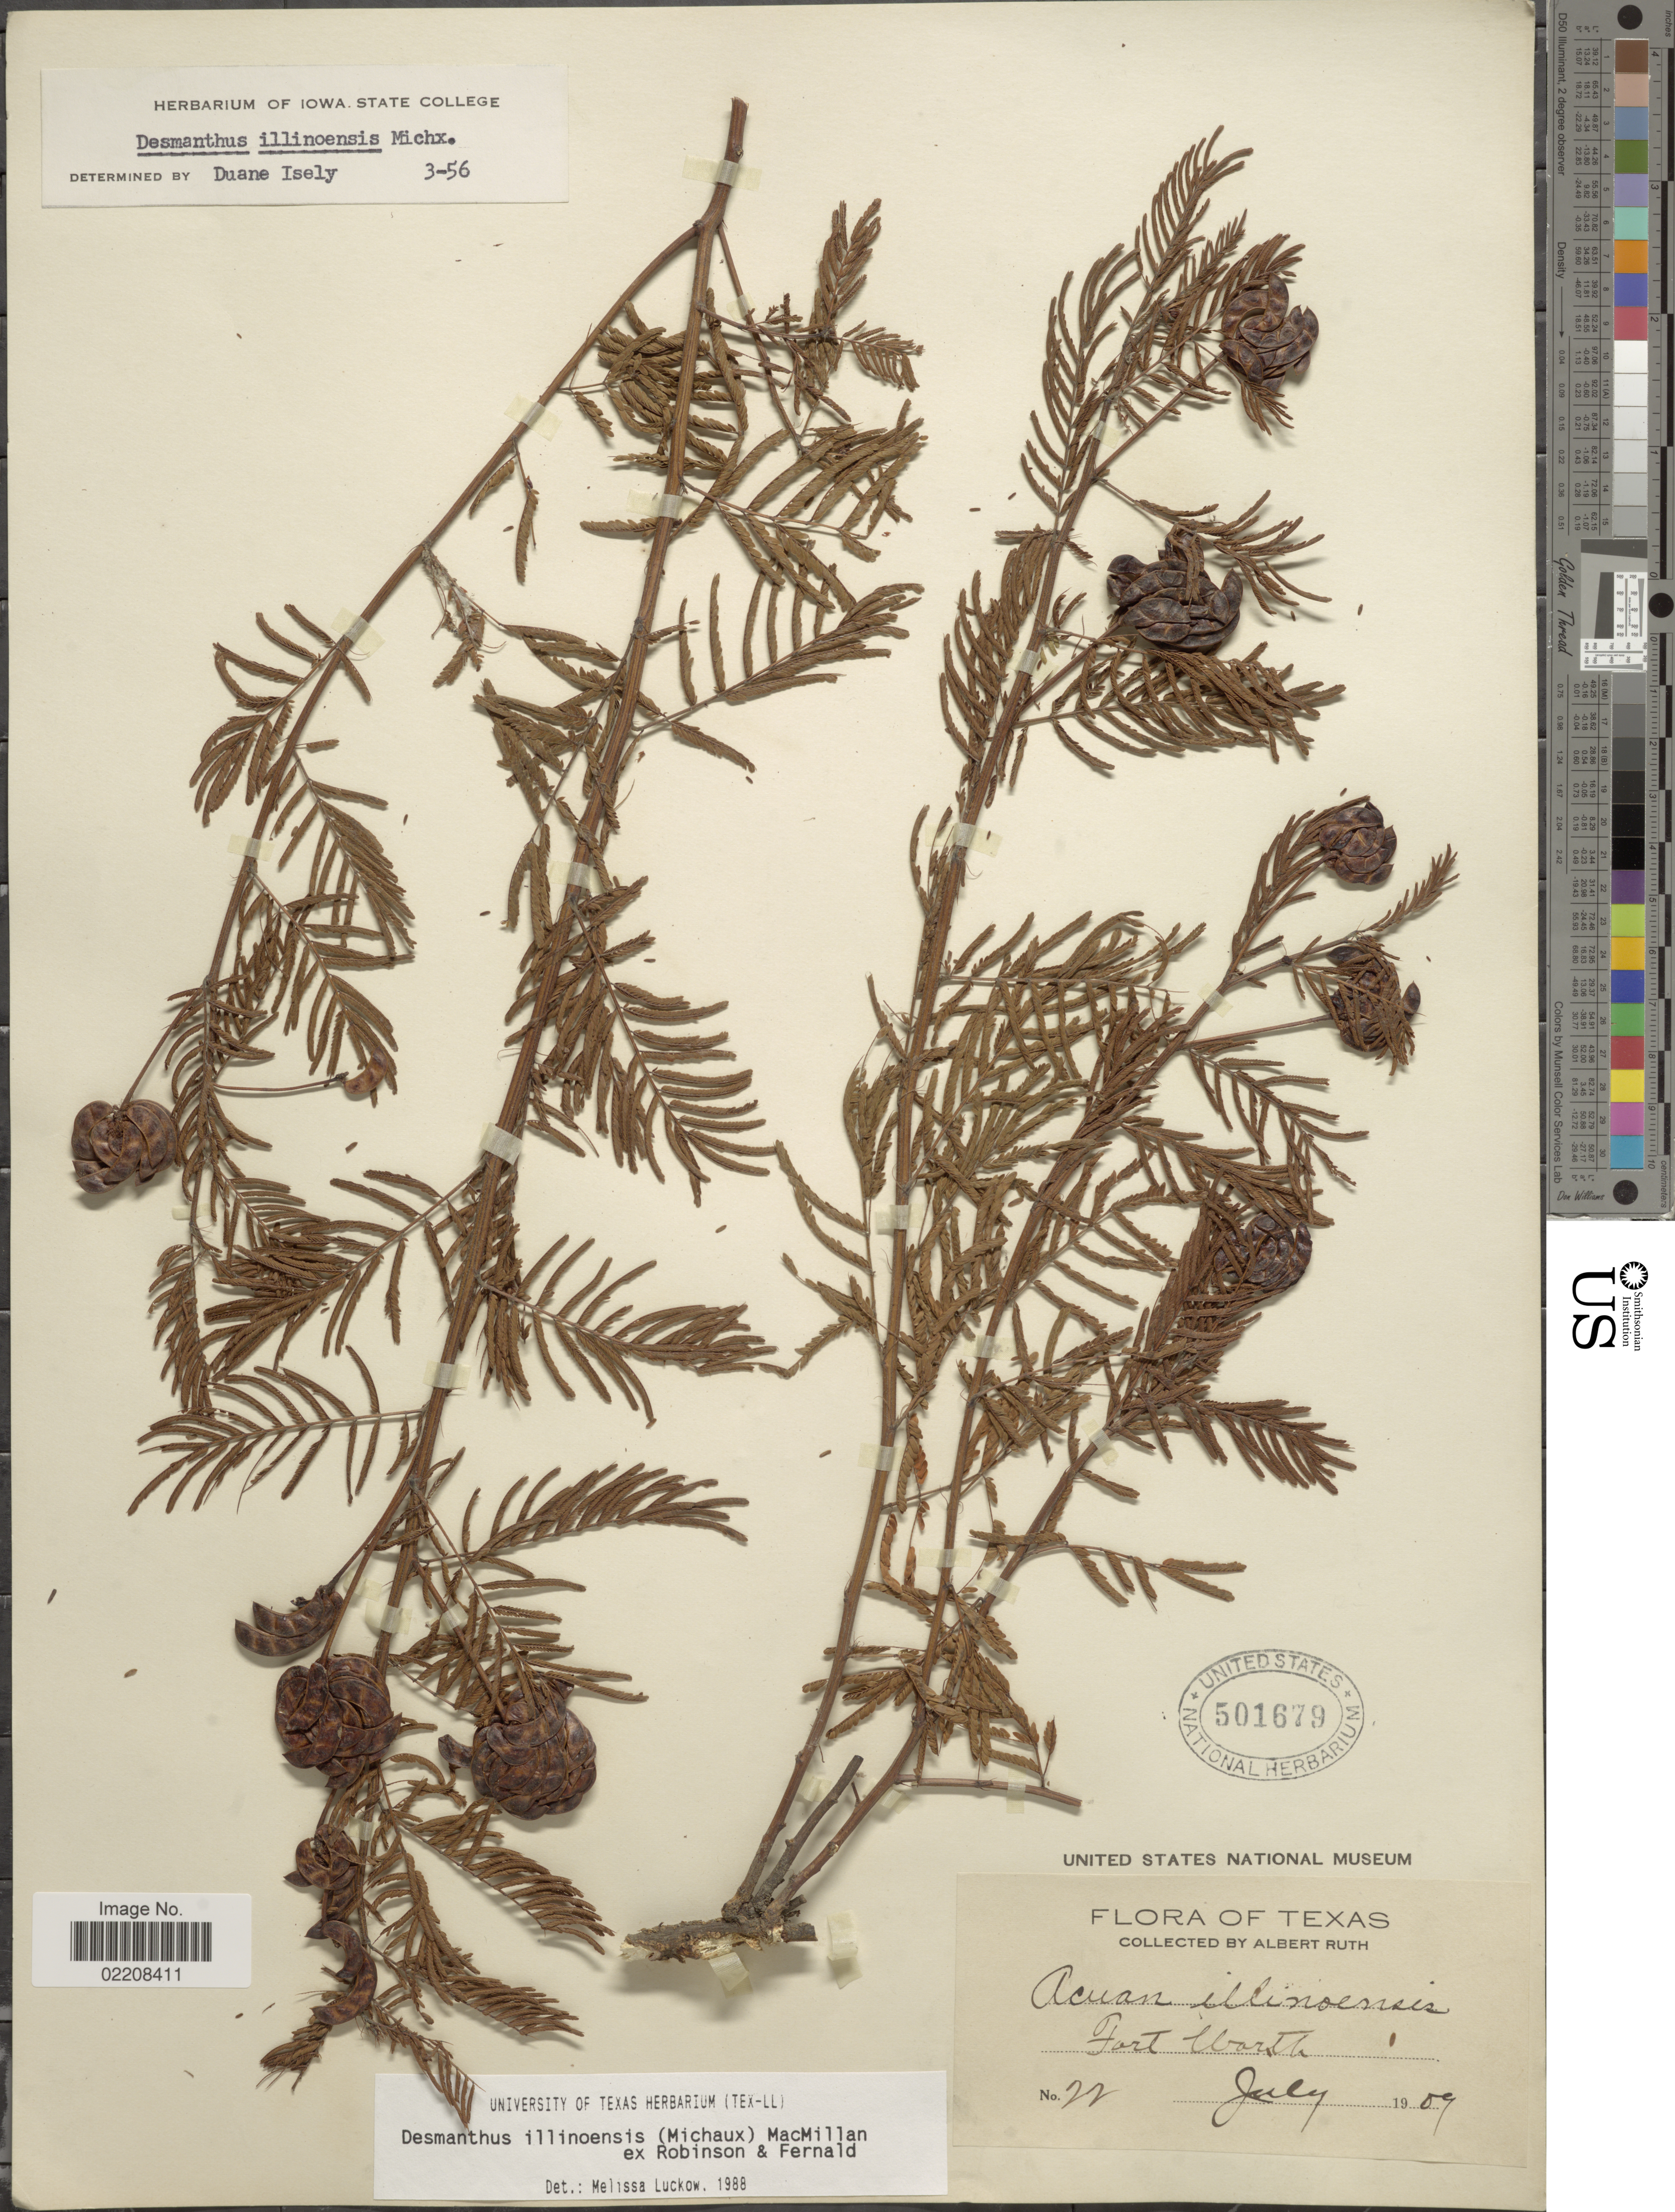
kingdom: Plantae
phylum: Tracheophyta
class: Magnoliopsida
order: Fabales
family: Fabaceae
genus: Desmanthus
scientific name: Desmanthus illinoensis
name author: (Michx.) MacMill.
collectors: A. Ruth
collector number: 22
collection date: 1909-07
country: United States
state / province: Texas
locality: Fort Warth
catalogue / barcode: US 501679